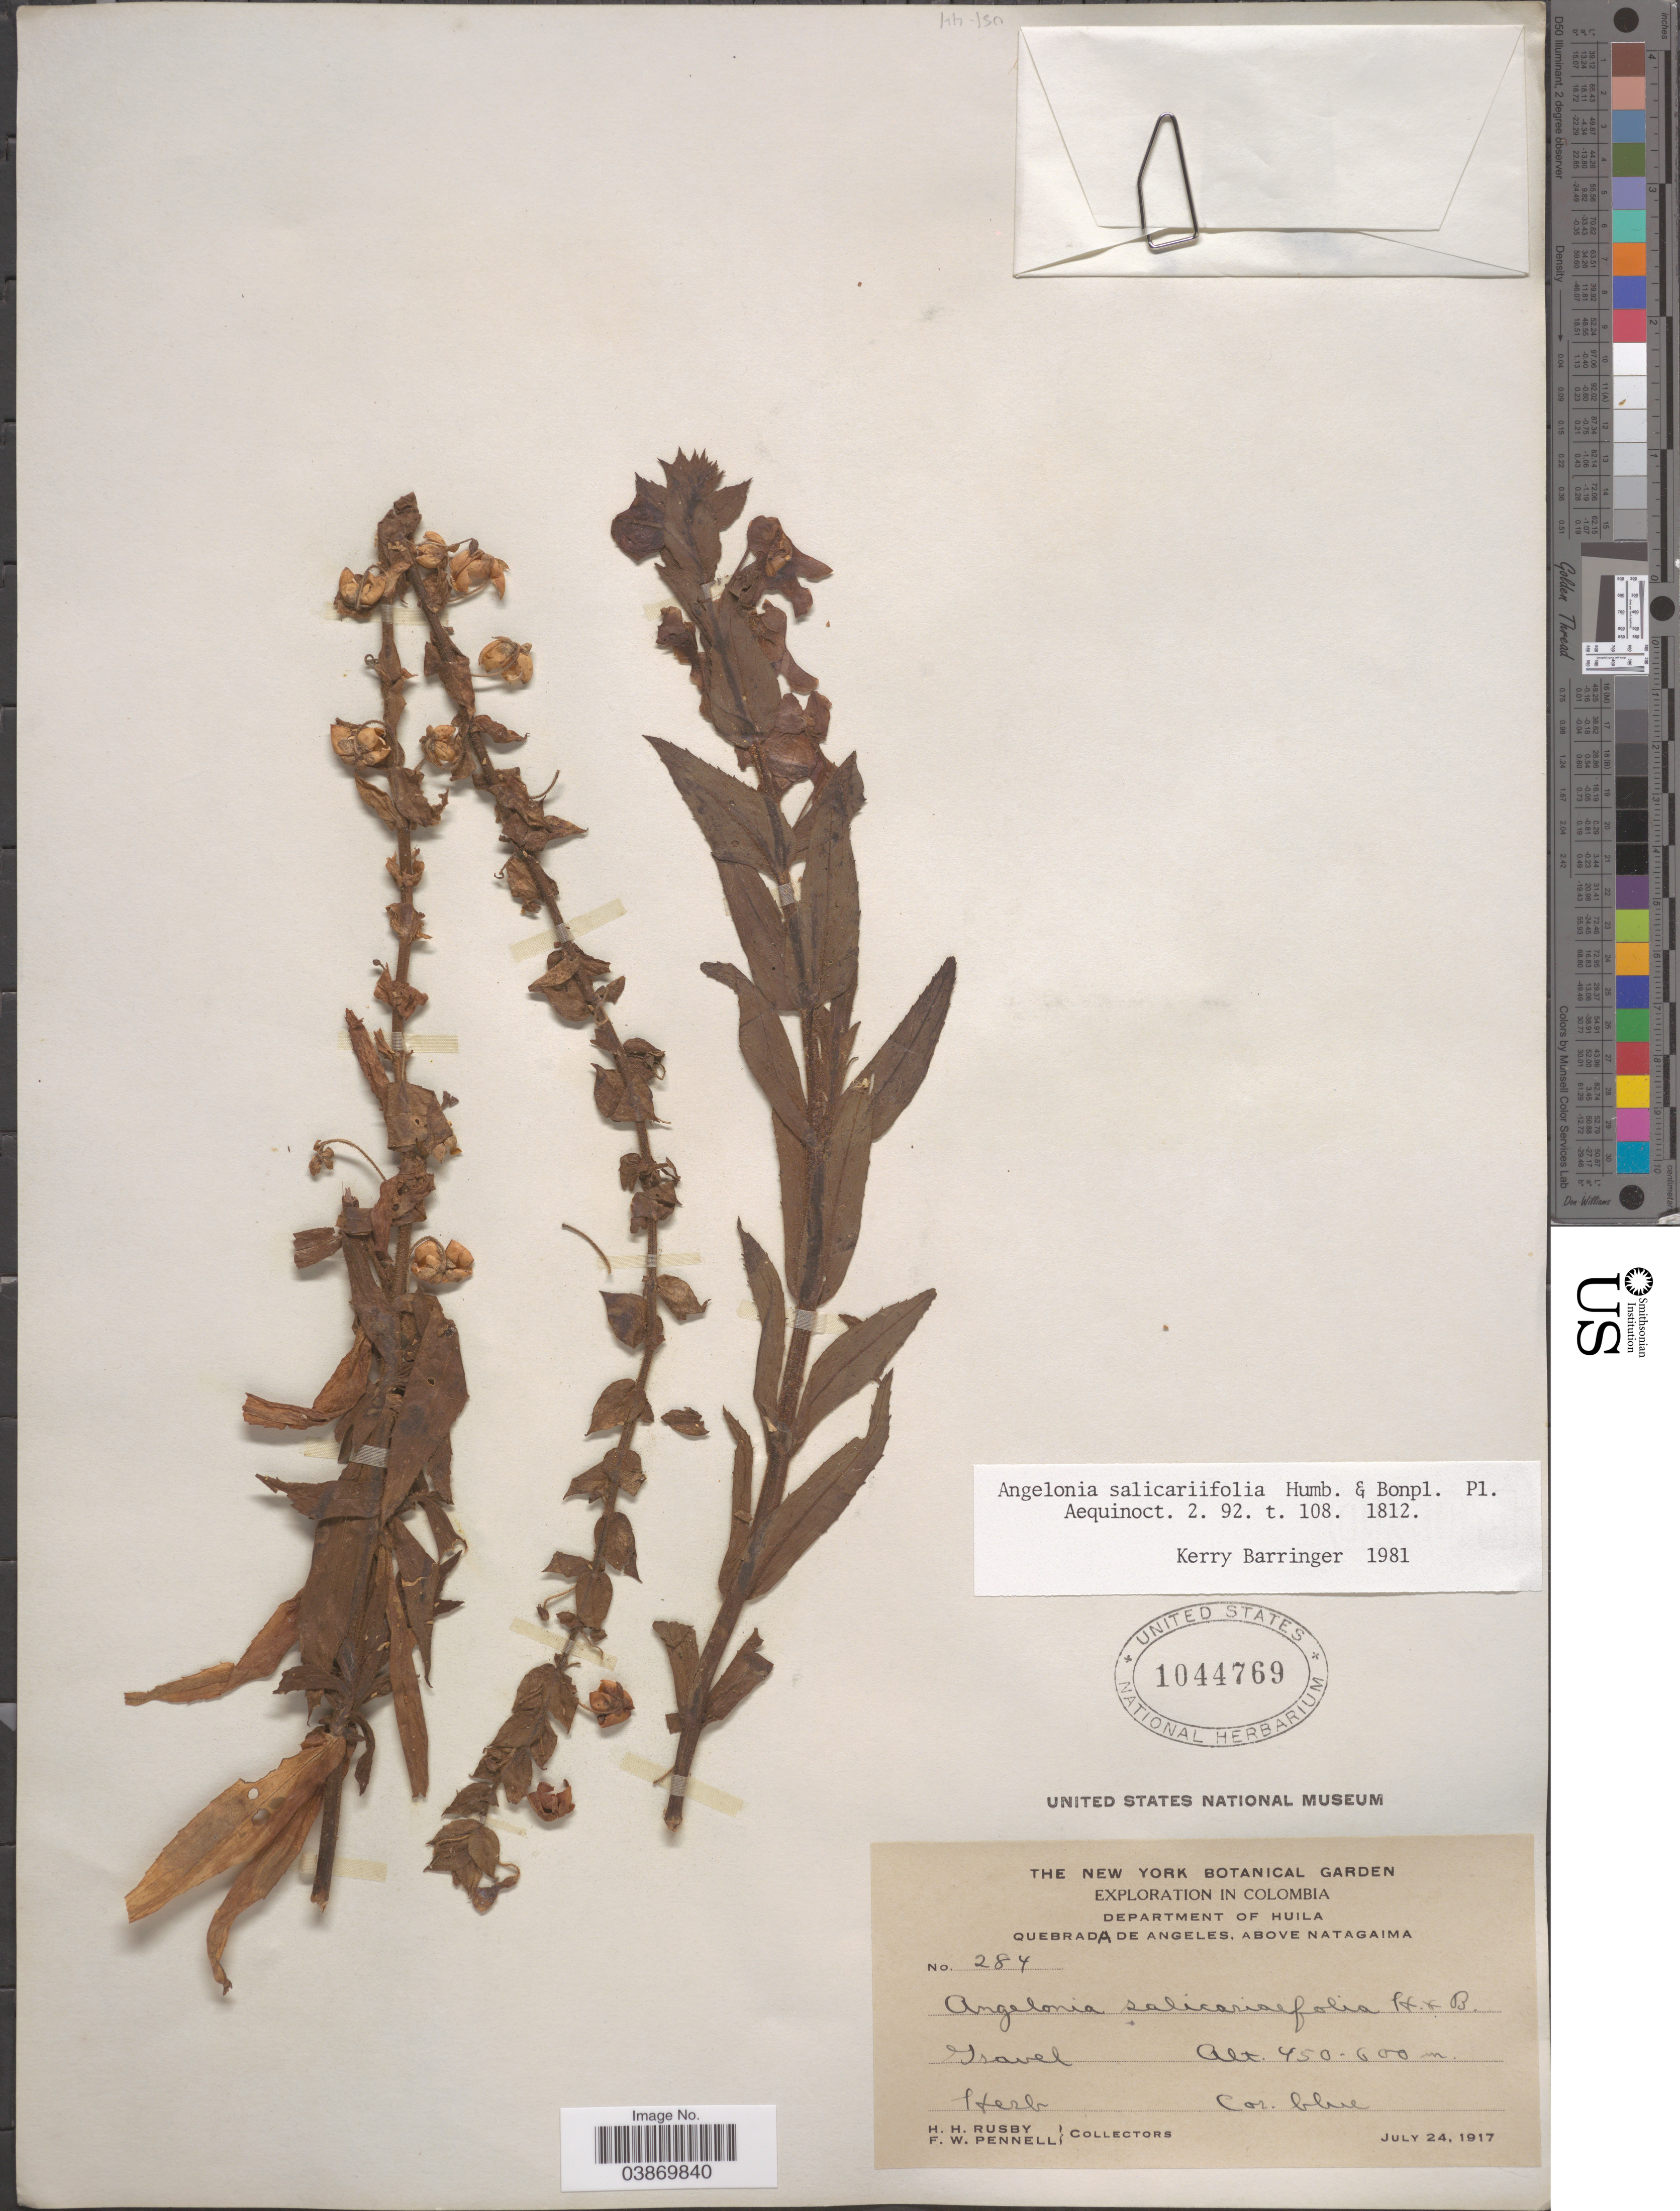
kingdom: Plantae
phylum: Tracheophyta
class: Magnoliopsida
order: Lamiales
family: Plantaginaceae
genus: Angelonia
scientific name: Angelonia salicariifolia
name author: Bonpl.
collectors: H. H. Rusby & F. W. Pennell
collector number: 284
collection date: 1917-07-24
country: Colombia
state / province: Huila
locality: Quebrada de Angeles. Above Natagaima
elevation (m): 450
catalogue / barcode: US 1044769